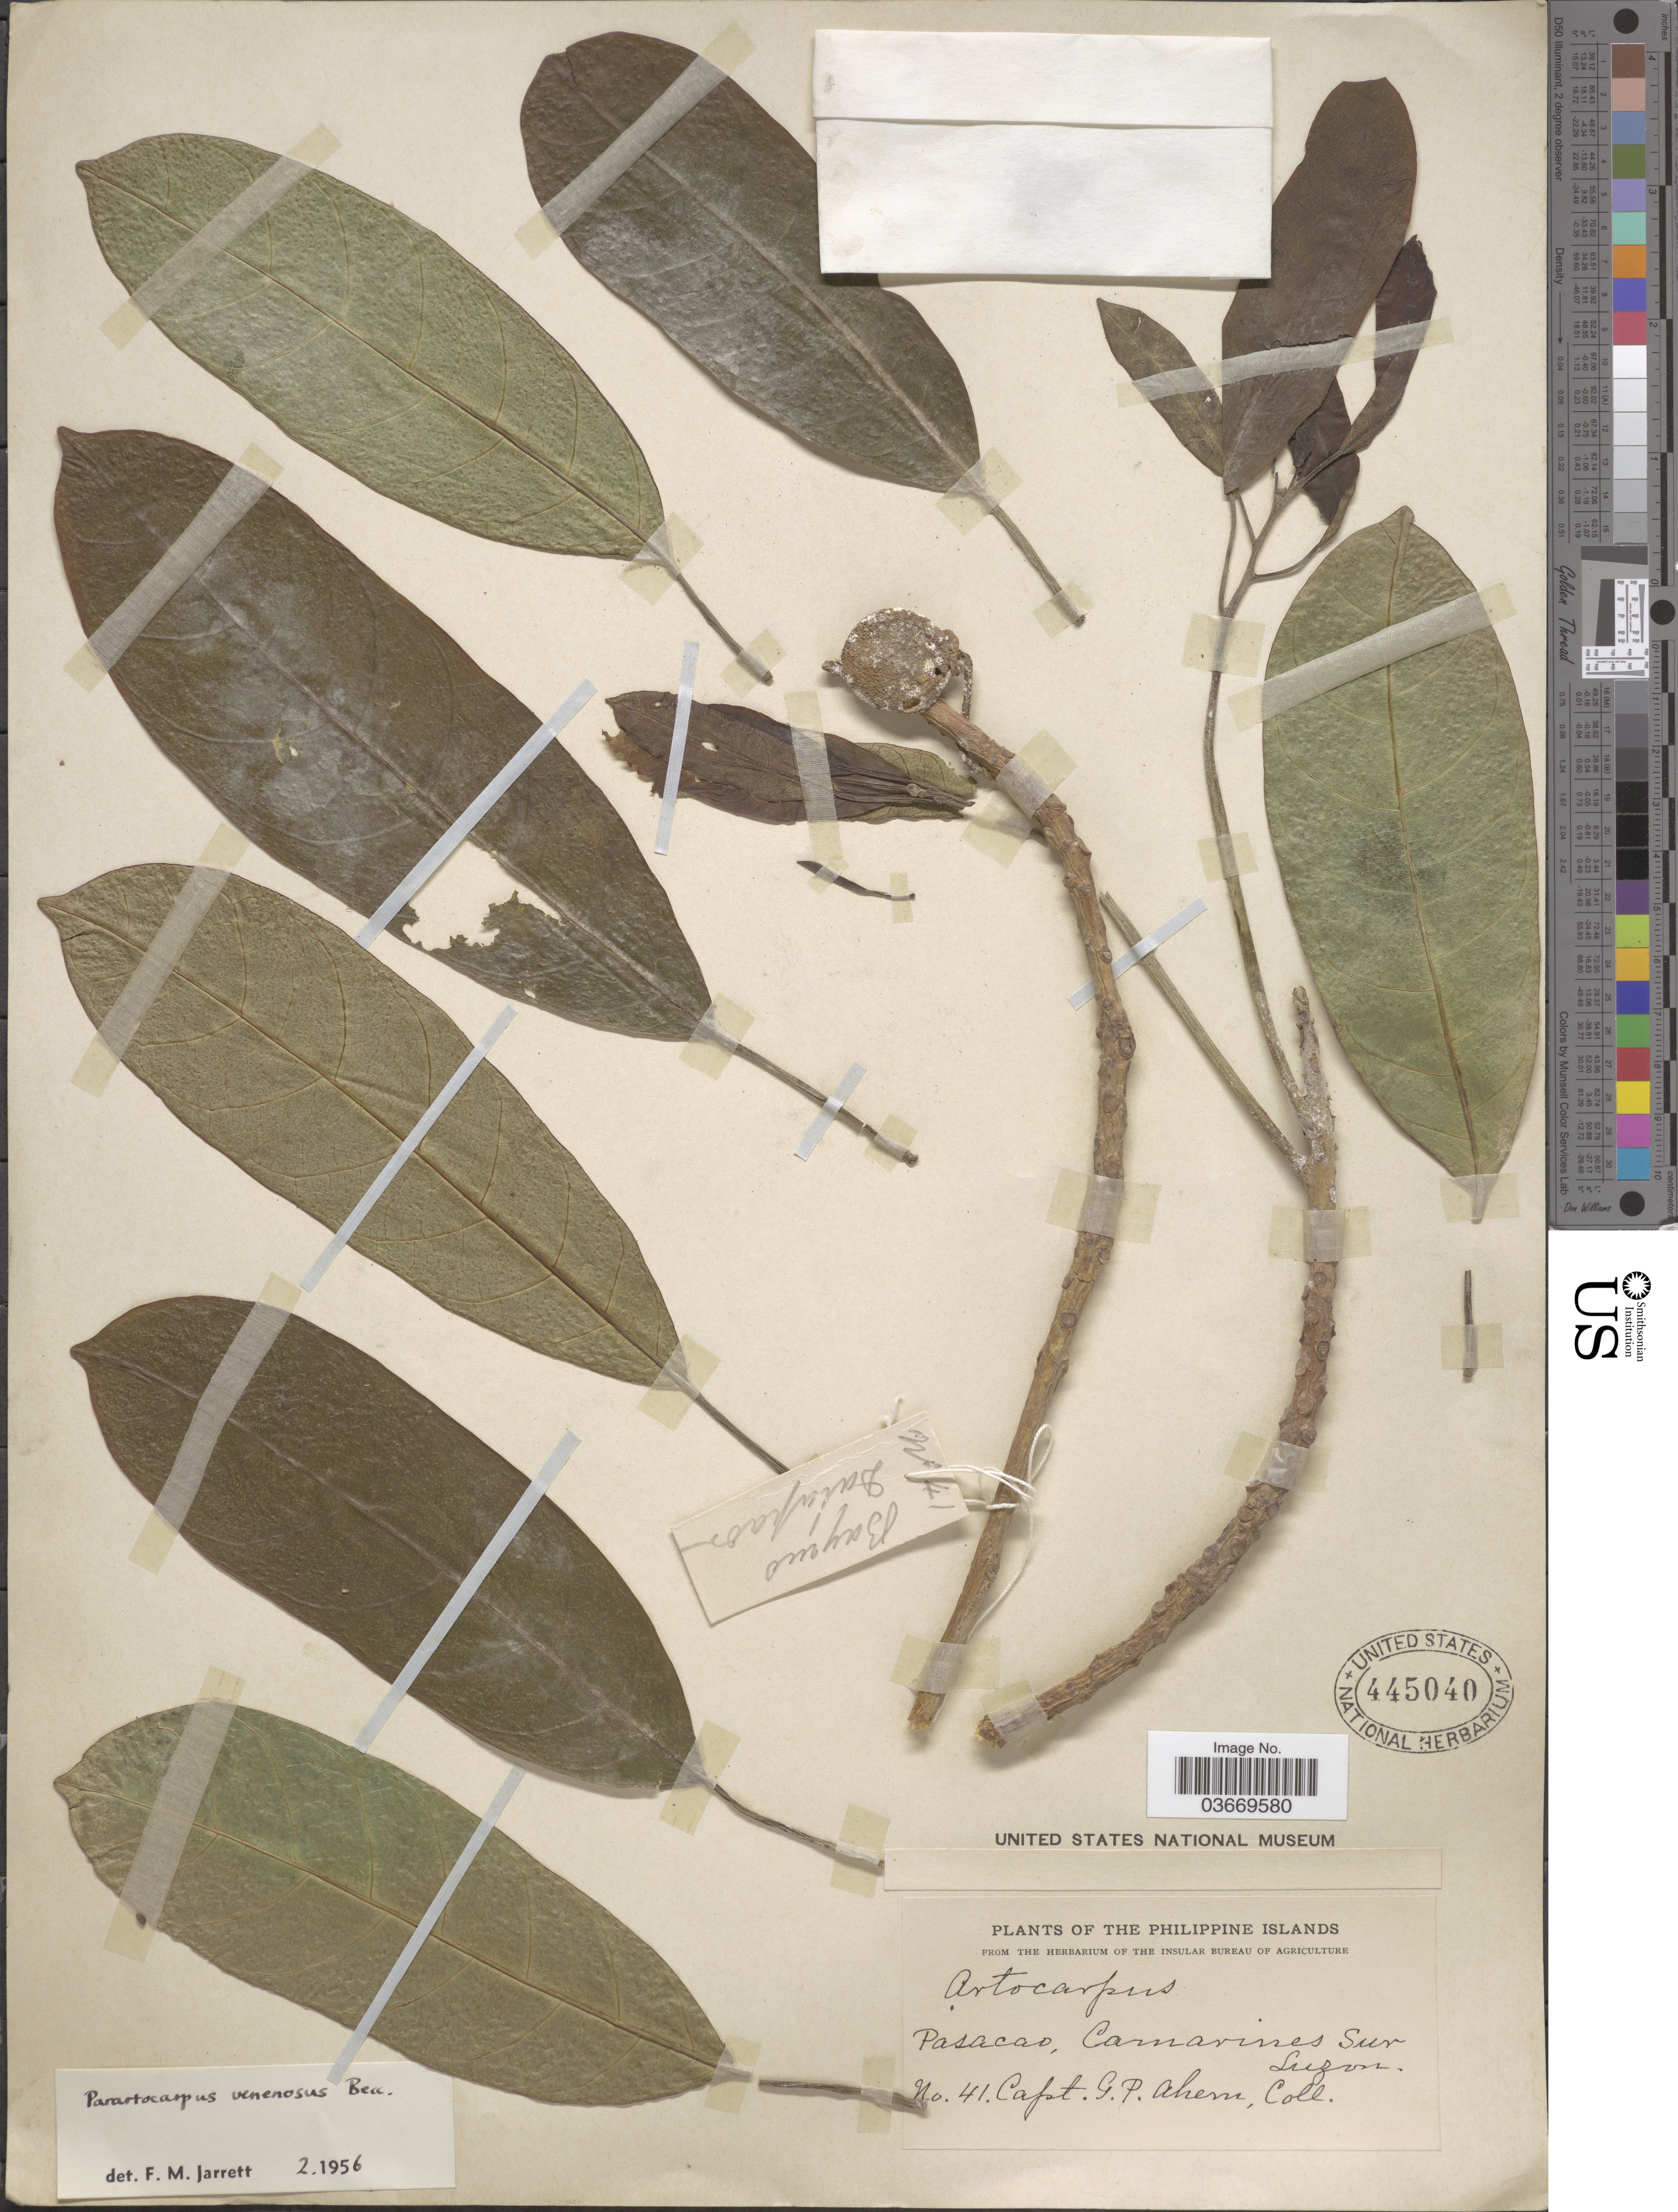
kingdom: Plantae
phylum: Tracheophyta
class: Magnoliopsida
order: Rosales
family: Moraceae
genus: Parartocarpus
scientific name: Parartocarpus venenosus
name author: (Zoll. & Moritzi) Becc.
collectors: G. Ahern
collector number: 41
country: Philippines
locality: Philippine Islands. Pasacao, Camarines Sur Luzon.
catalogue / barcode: US 445040